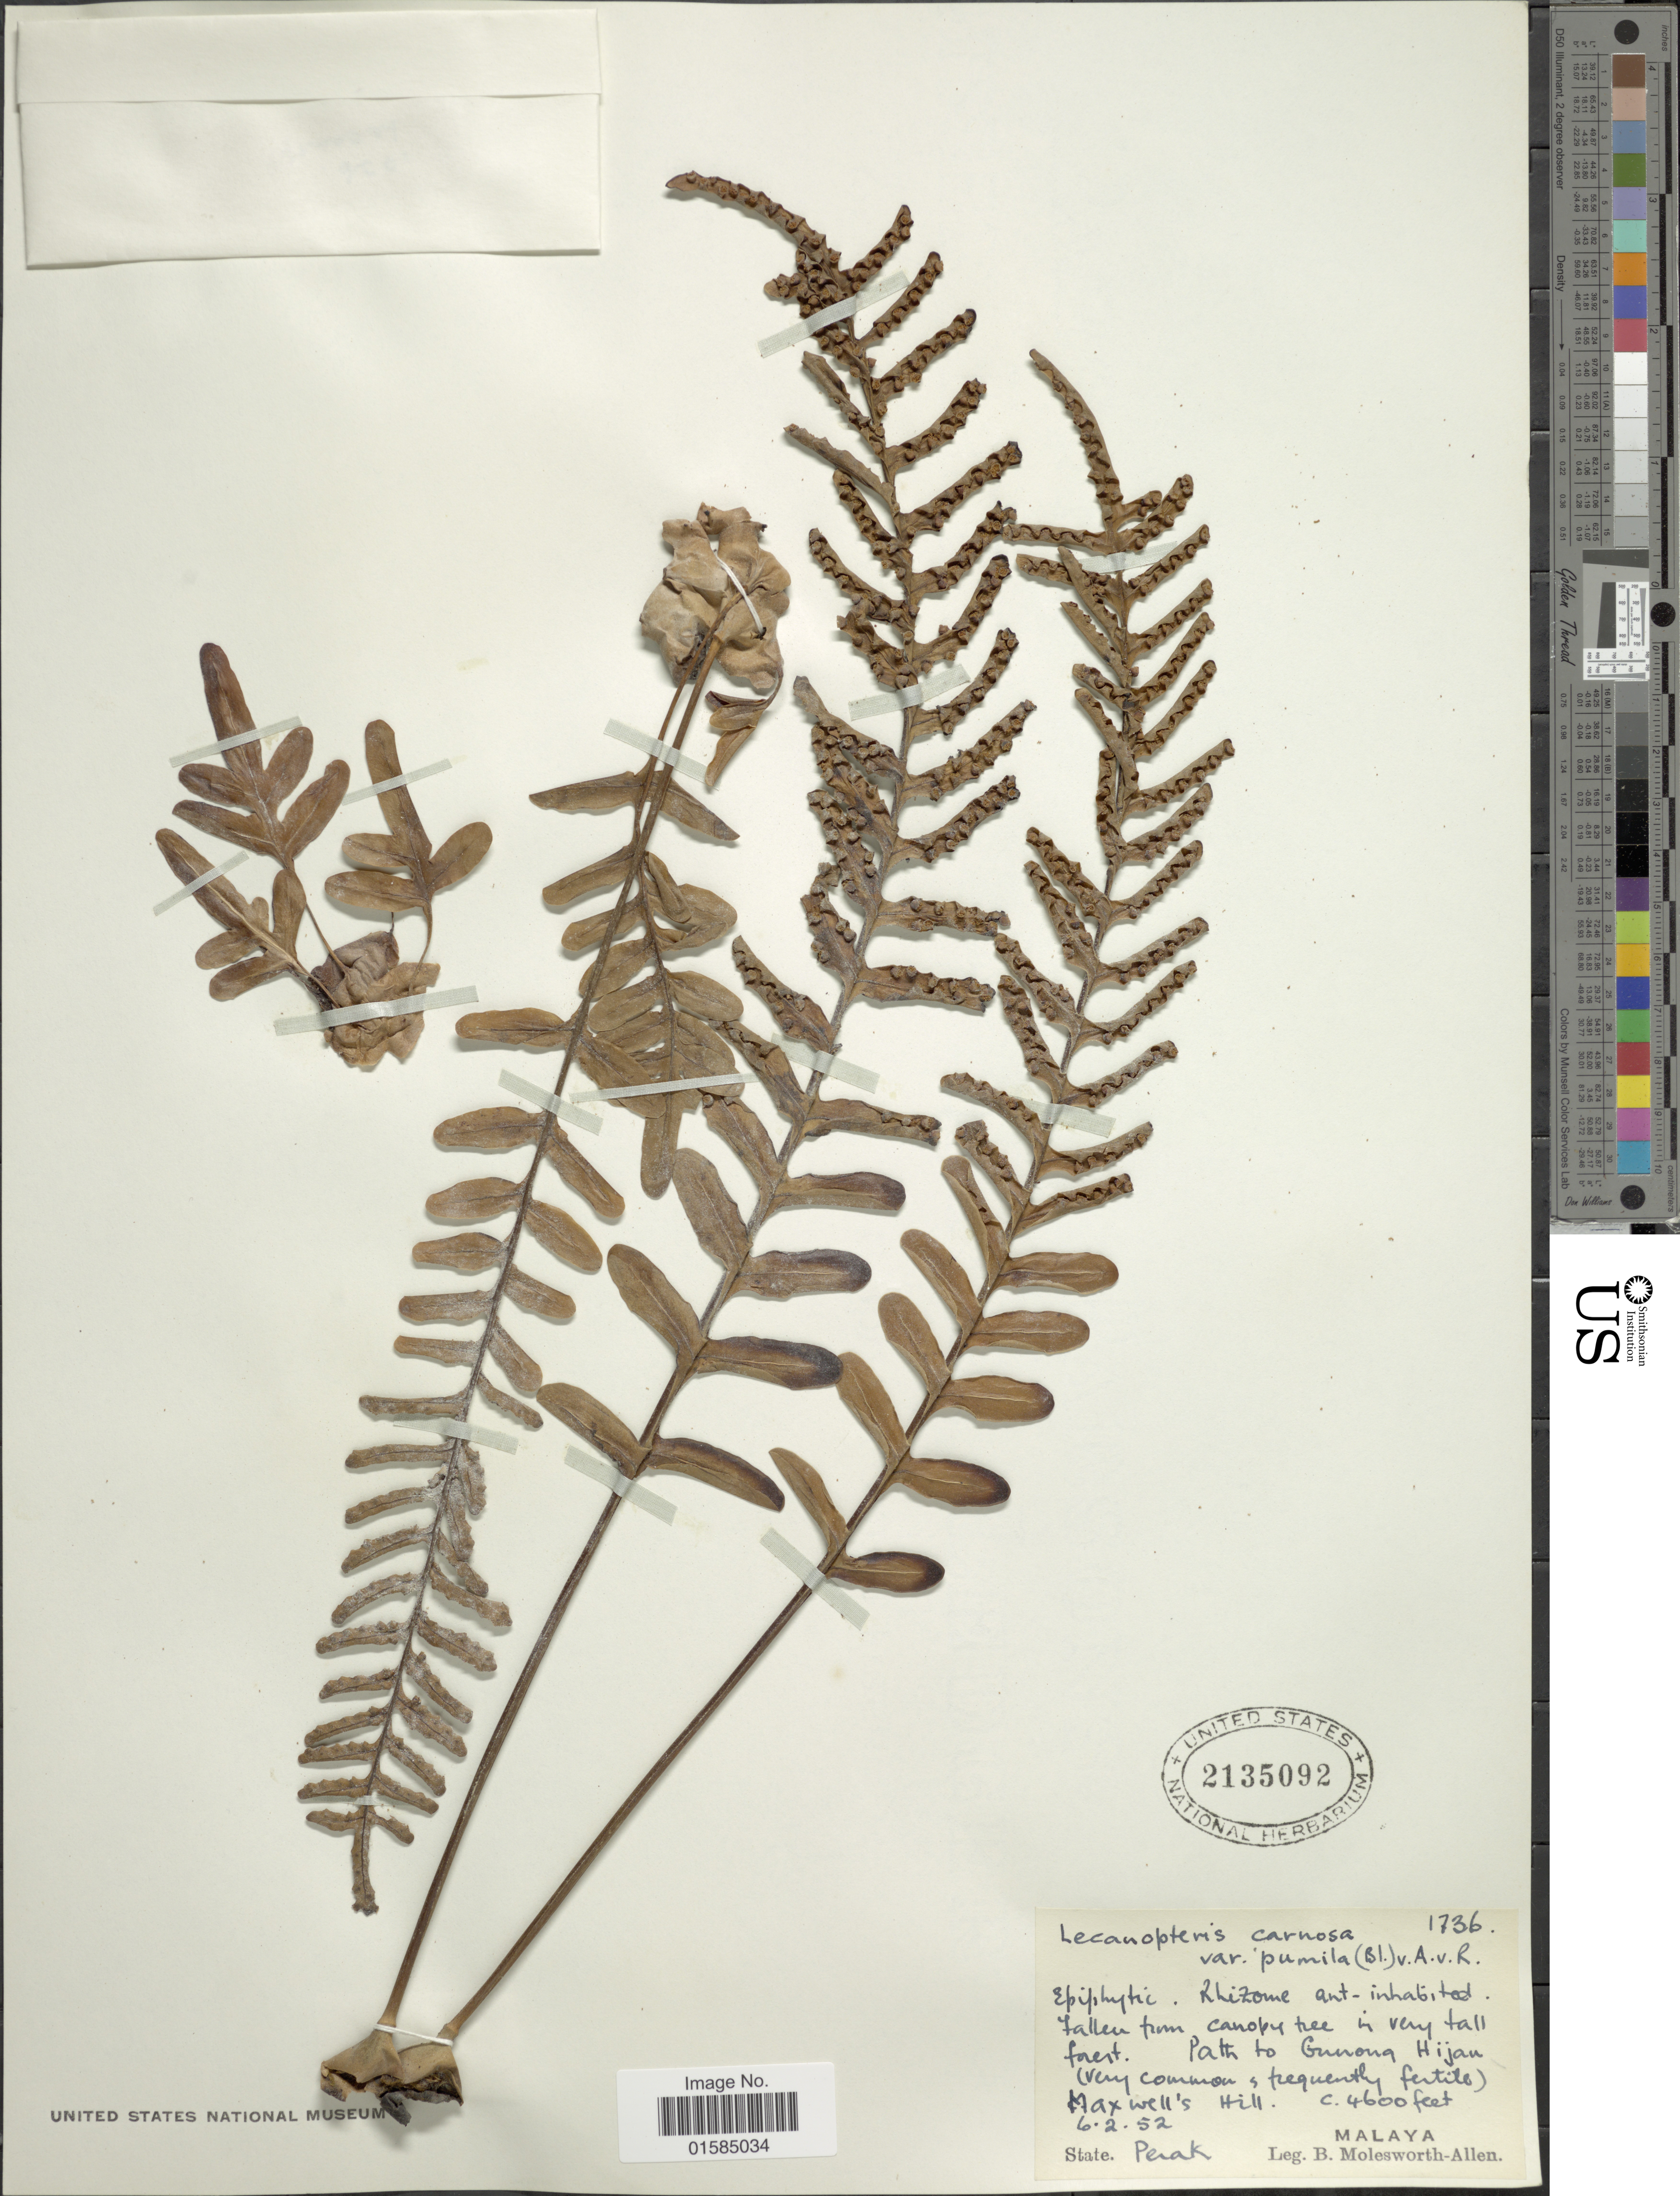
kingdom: Plantae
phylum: Tracheophyta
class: Polypodiopsida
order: Polypodiales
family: Polypodiaceae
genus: Lecanopteris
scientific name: Lecanopteris carnosa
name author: (Reinw.) Blume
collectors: B. E. G. Molesworth-Allen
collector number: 1736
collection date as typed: Transcribed d/m/y: 6/2/52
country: Malaysia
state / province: Perak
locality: Path to Gunong Hijau, Maxwell's Hill [Bukit Maxwell]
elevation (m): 1402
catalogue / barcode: US 2135092